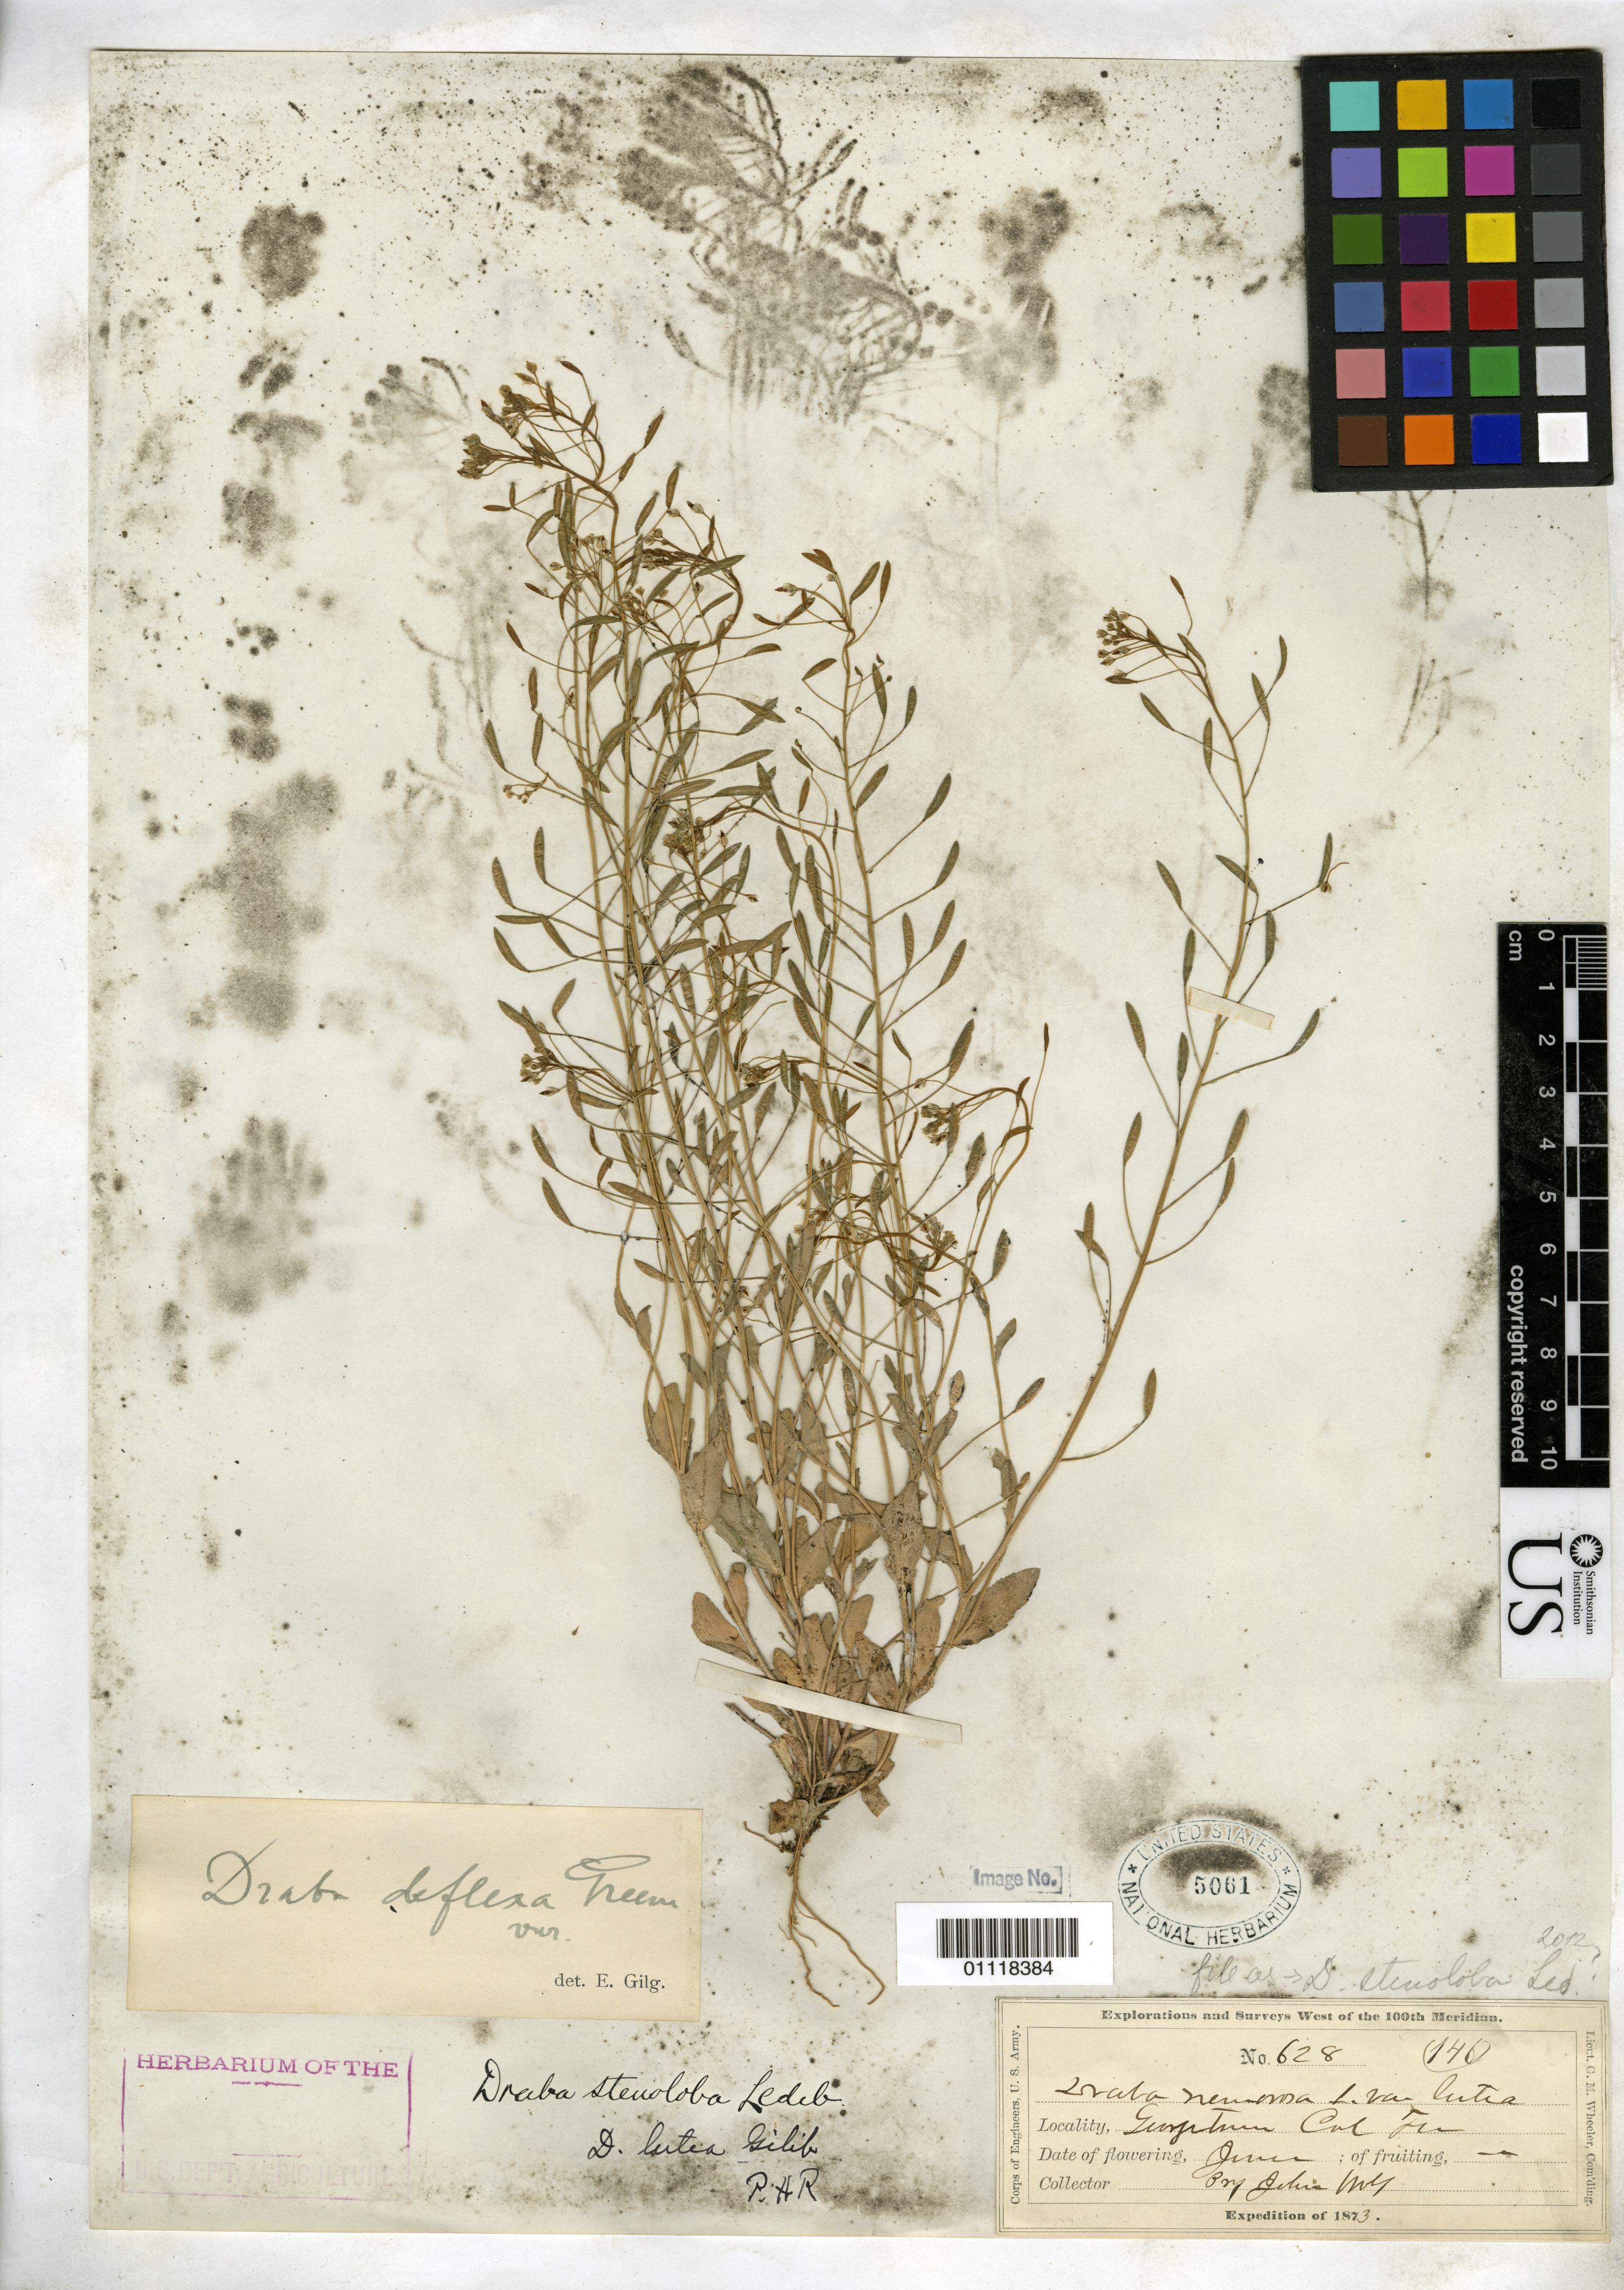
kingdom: Plantae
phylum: Tracheophyta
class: Magnoliopsida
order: Brassicales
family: Brassicaceae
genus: Draba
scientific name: Draba stenoloba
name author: Ledeb.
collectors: J. Wolf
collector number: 628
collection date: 1873-06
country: United States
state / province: Colorado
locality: […?] Col Ter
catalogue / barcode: US 5061